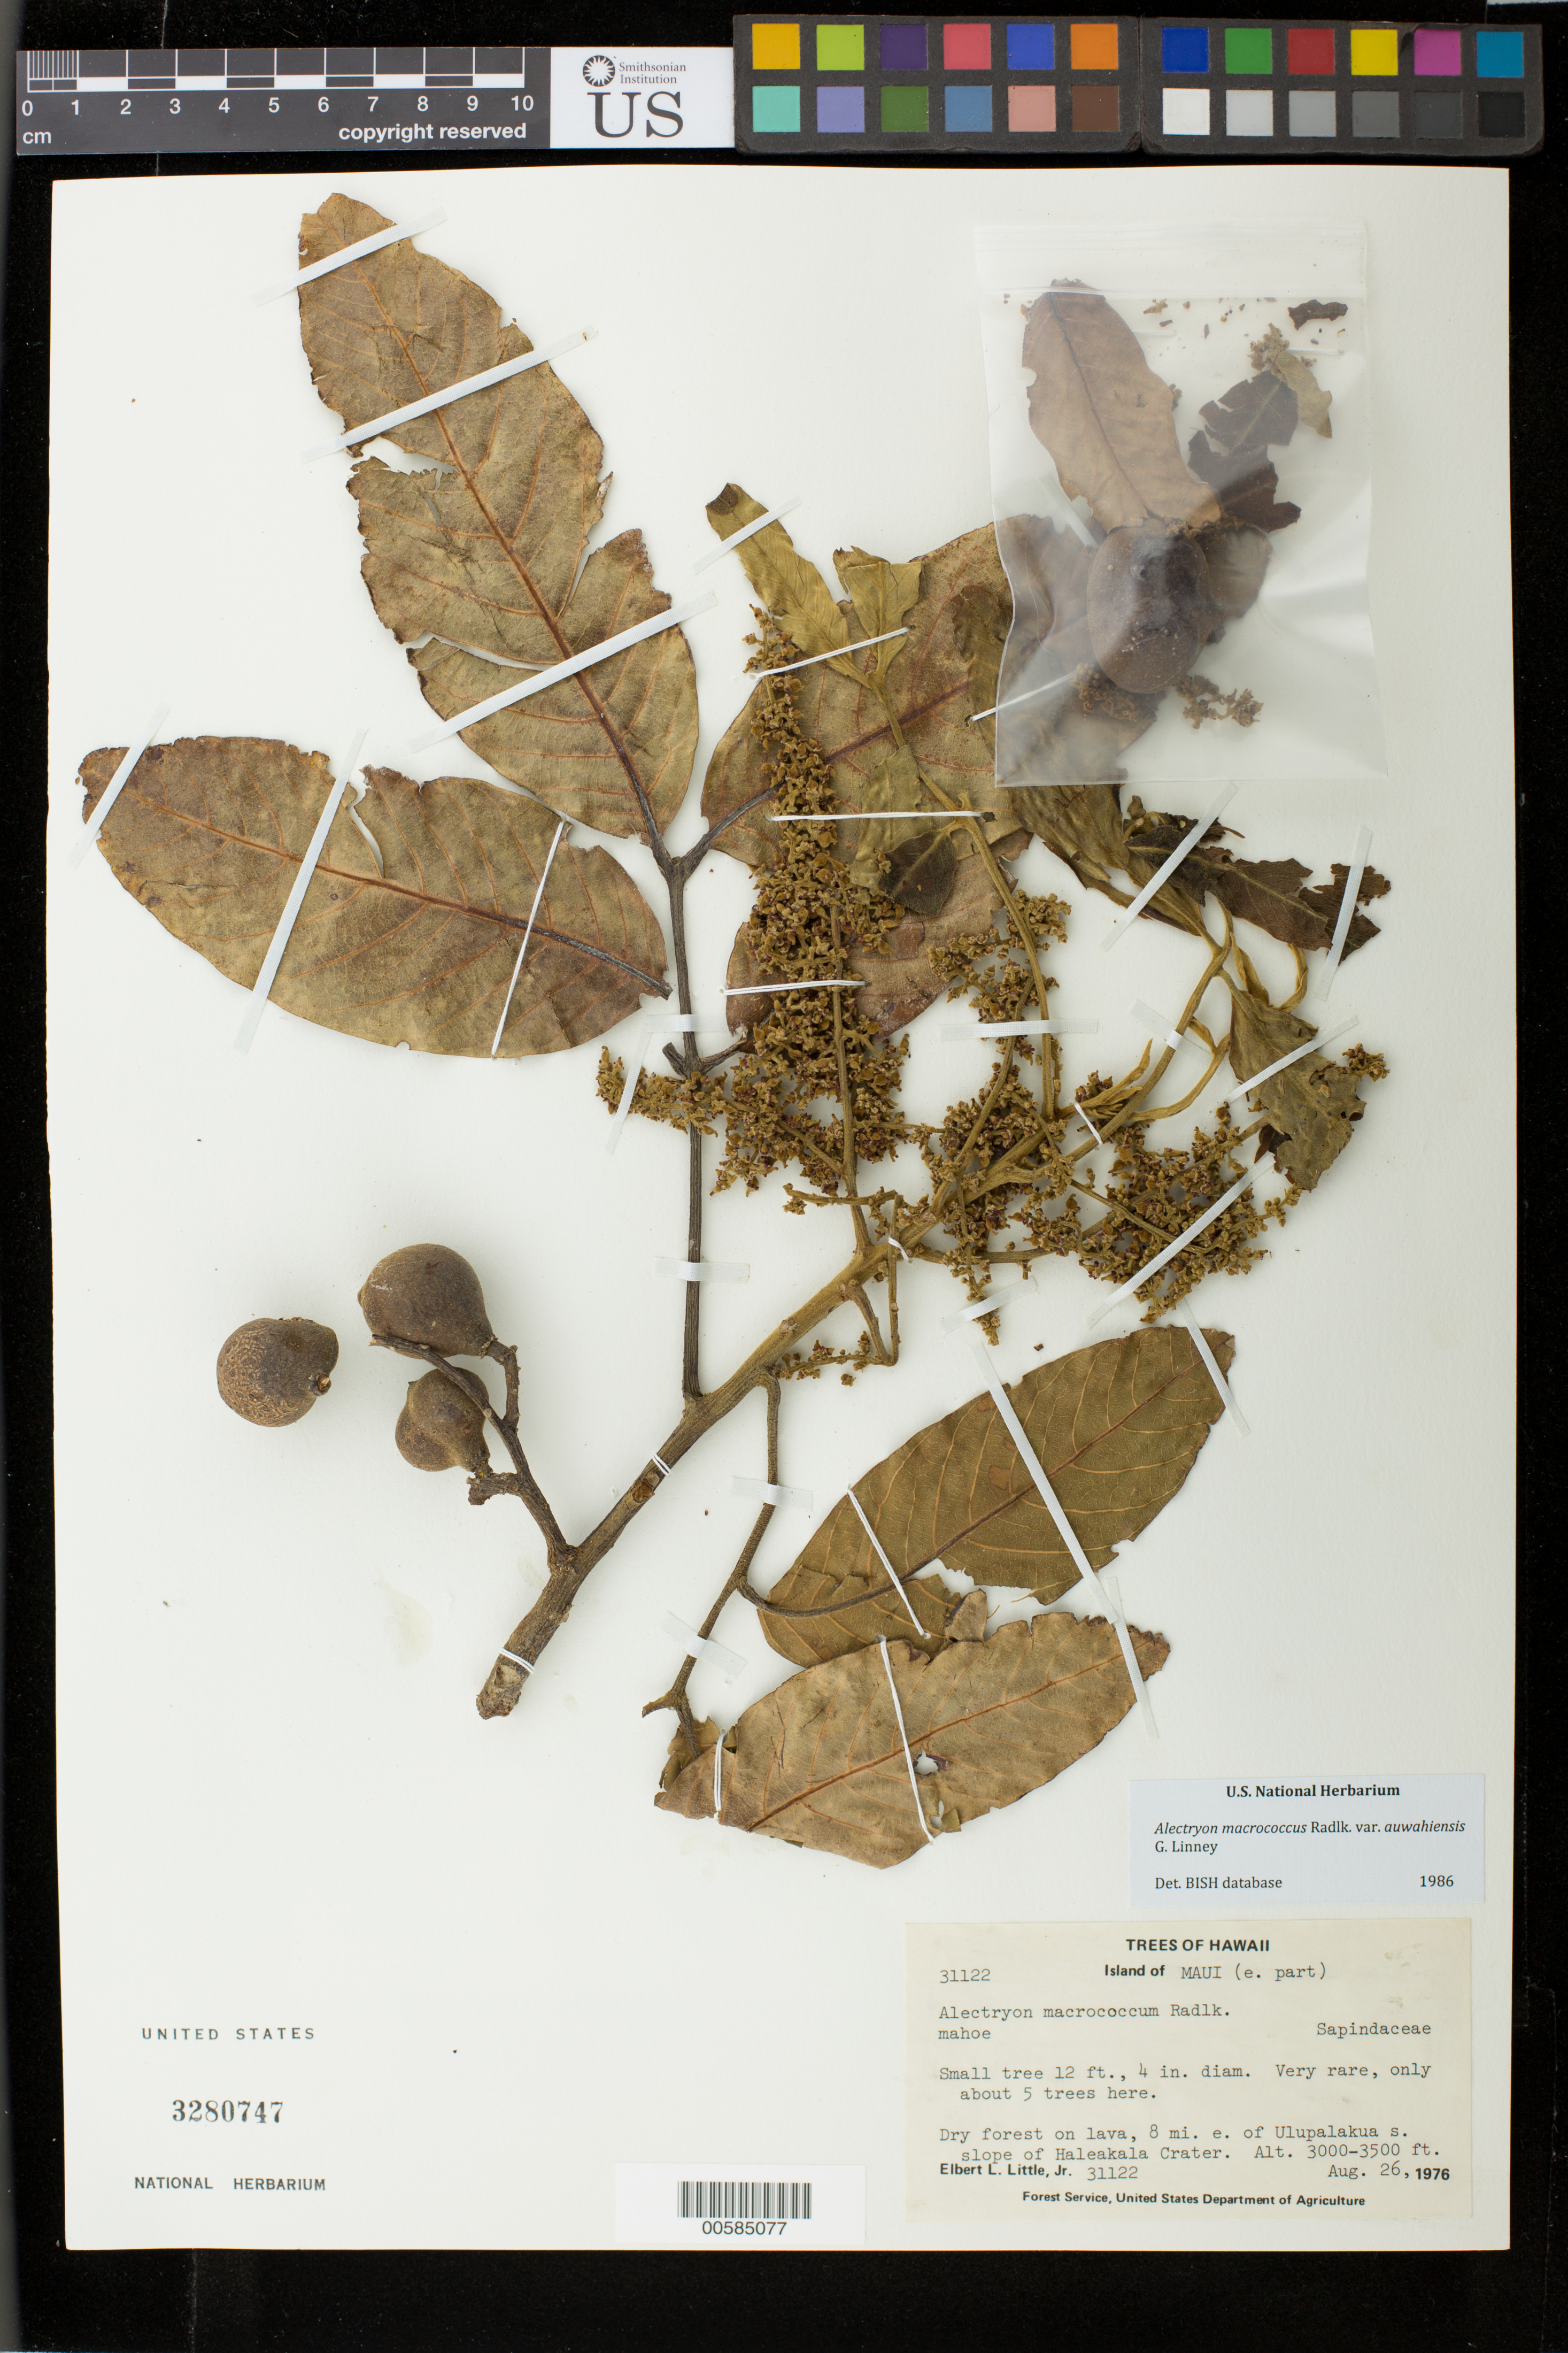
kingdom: Plantae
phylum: Tracheophyta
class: Magnoliopsida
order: Sapindales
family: Sapindaceae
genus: Alectryon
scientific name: Alectryon macrococcus var. auwahiensis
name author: G. Linney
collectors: E. L. Little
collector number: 31122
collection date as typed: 26 Aug 1976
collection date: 1976-08-26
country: United States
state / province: Hawaii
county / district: Maui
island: Maui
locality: E Maui, 8 mi E of Ulupalakua S slope of Haleakala Crater.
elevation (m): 914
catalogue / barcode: US 3280747